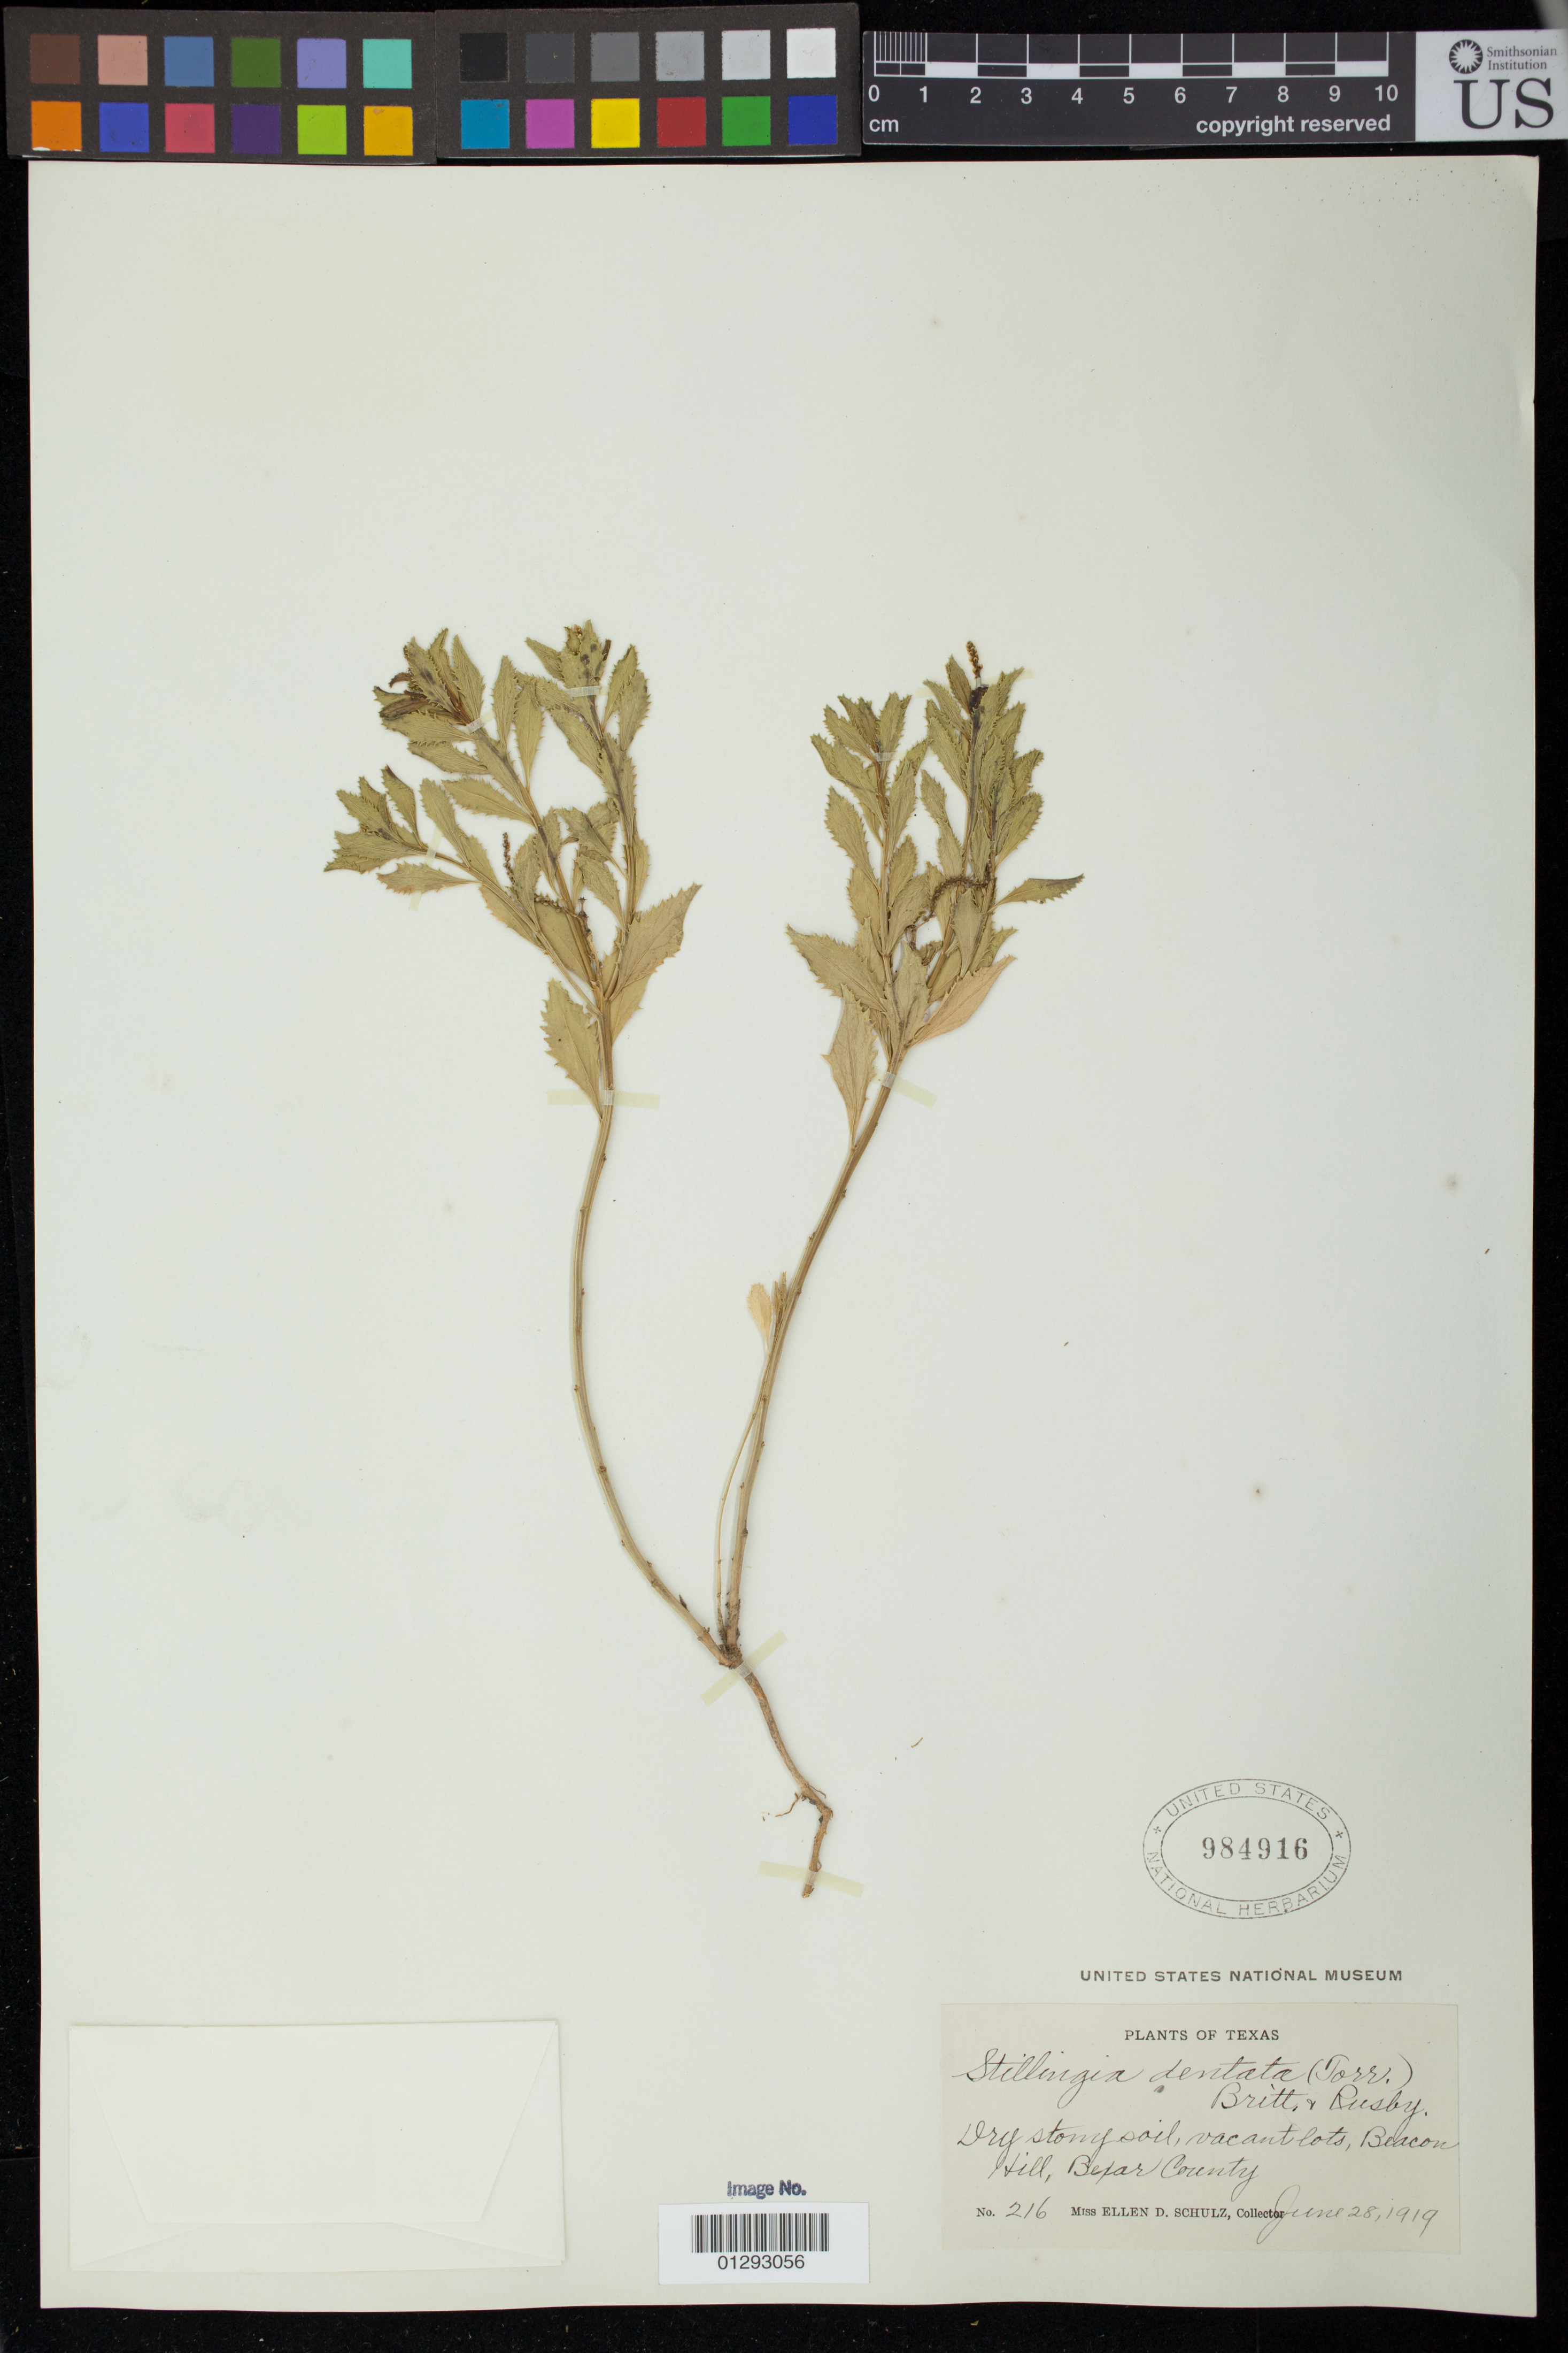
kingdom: Plantae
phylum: Tracheophyta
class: Magnoliopsida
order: Malpighiales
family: Euphorbiaceae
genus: Stillingia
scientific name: Stillingia treculiana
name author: (Müll. Arg.) I.M. Johnst.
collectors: E. D. Schulz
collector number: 216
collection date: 1919-06-28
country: United States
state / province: Texas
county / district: Bexar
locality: Beacon Hill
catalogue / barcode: US 984916